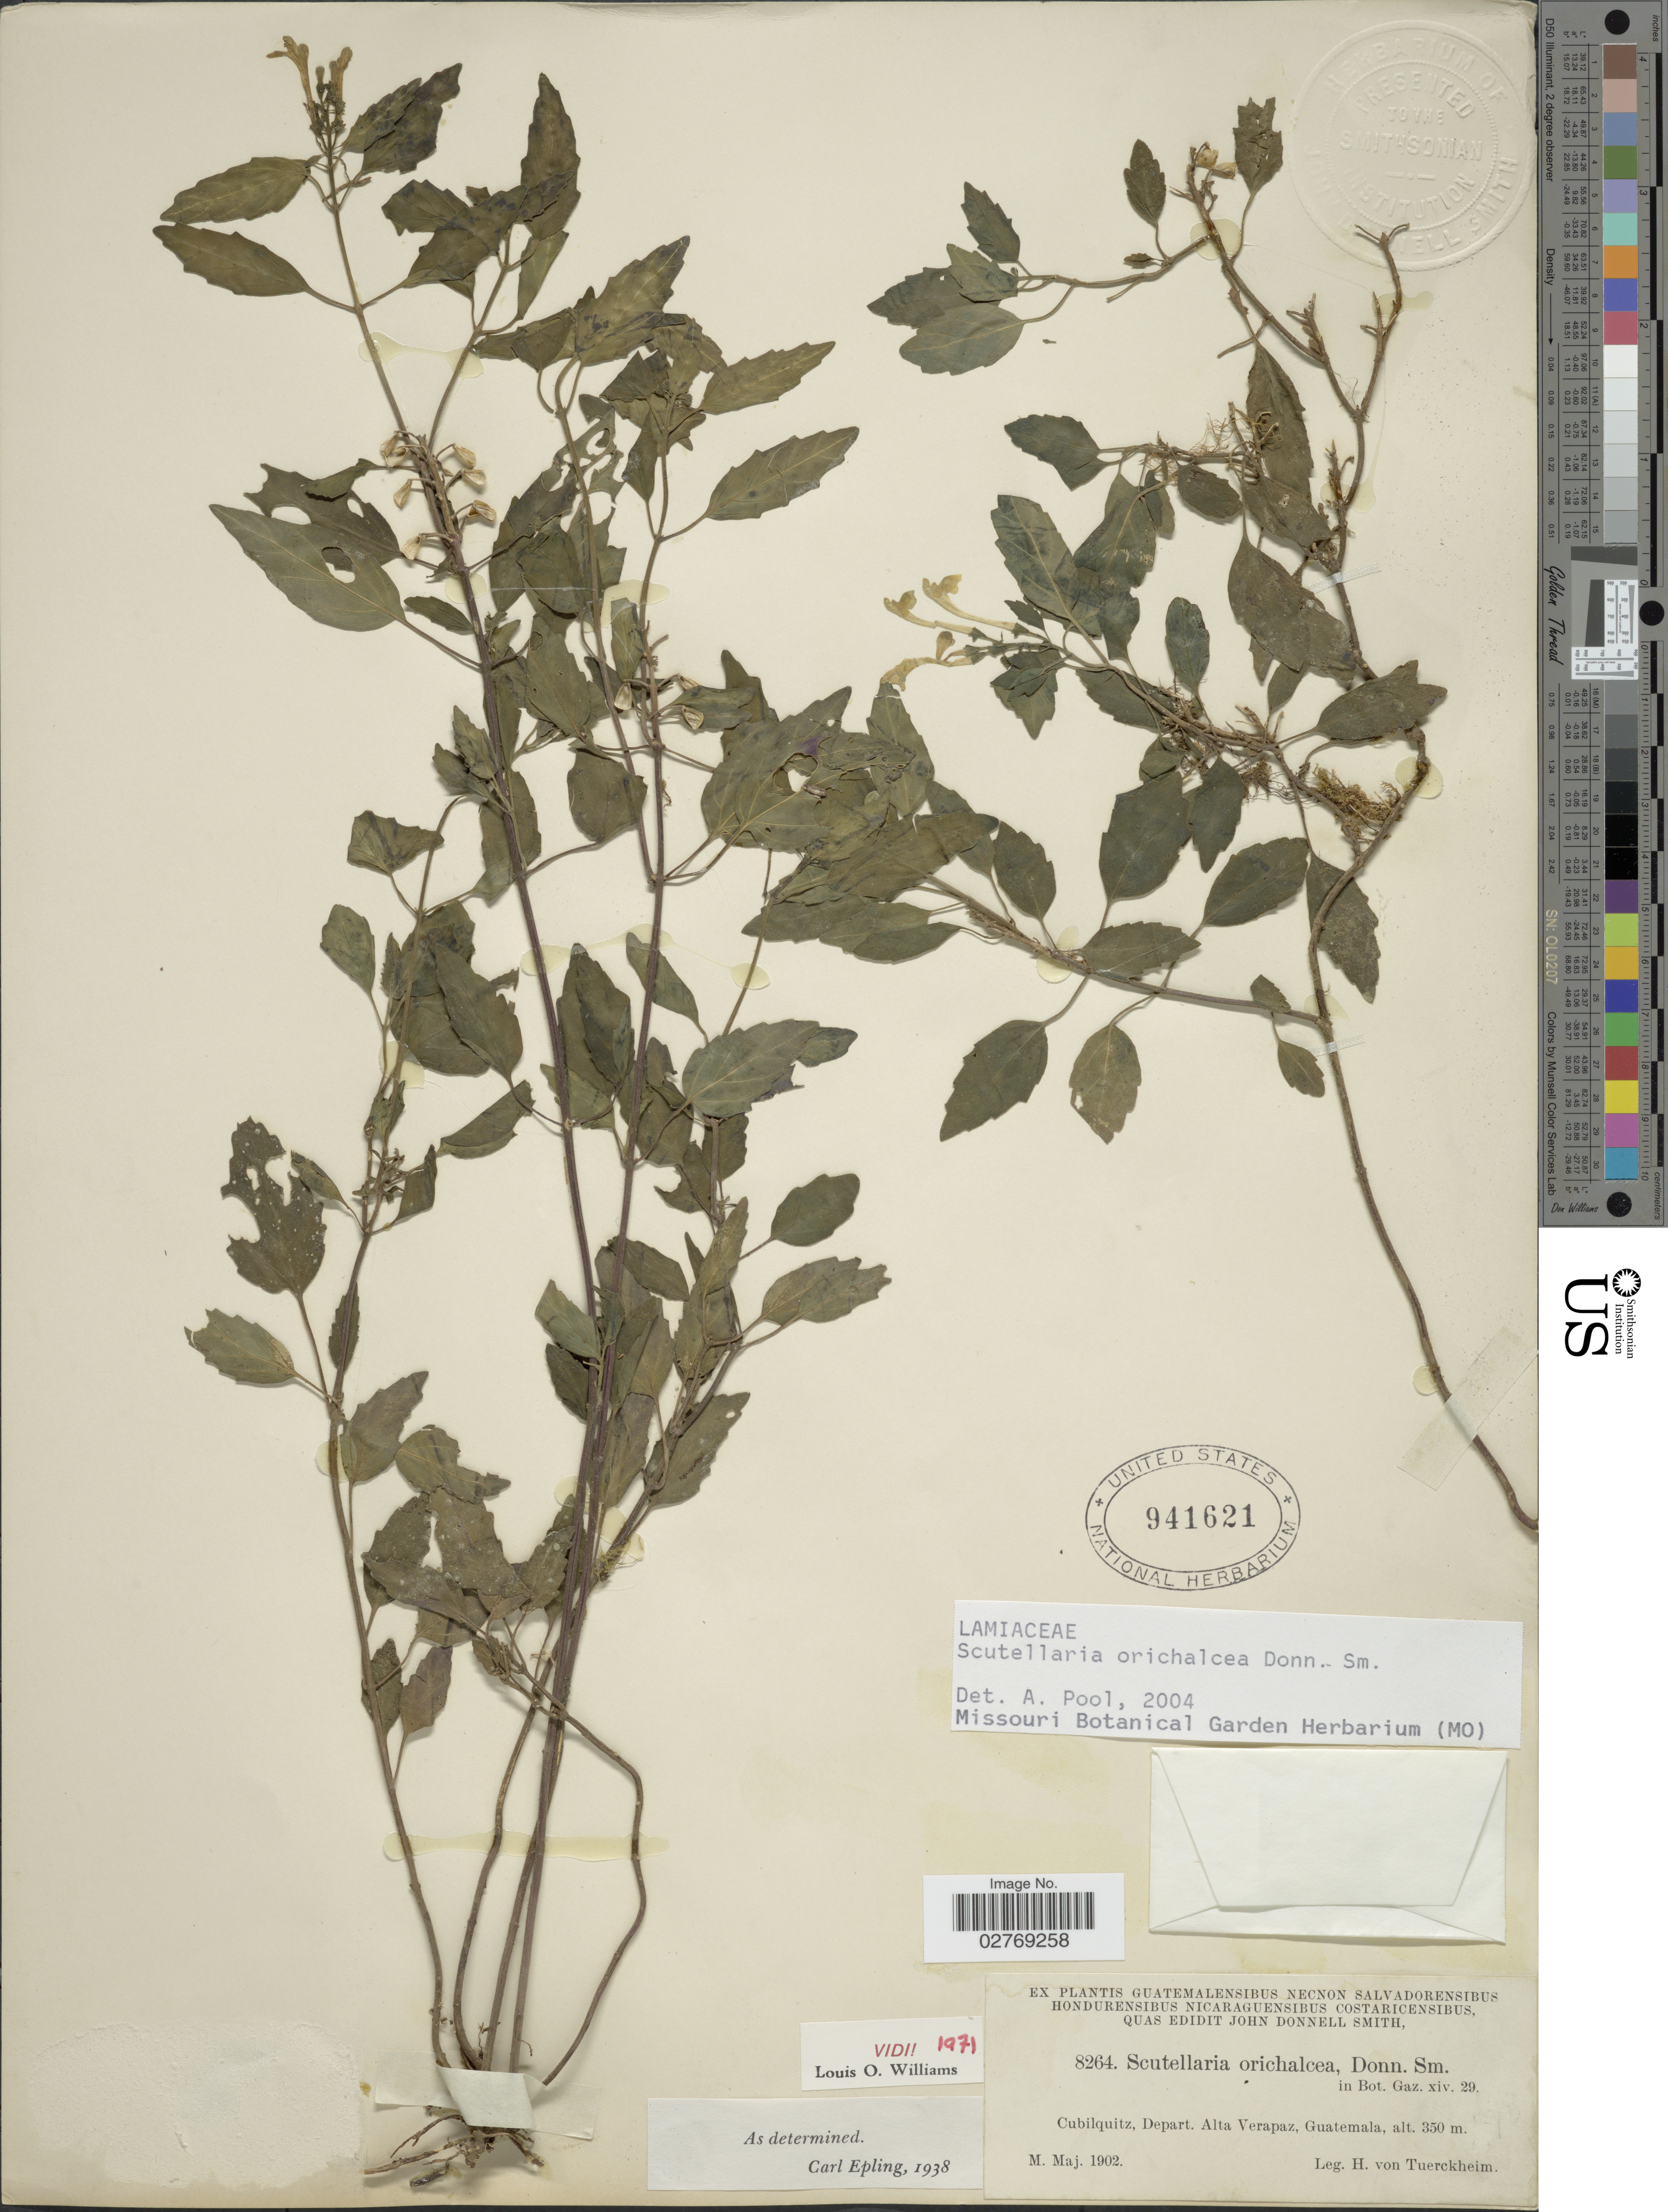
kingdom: Plantae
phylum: Tracheophyta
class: Magnoliopsida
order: Lamiales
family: Lamiaceae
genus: Scutellaria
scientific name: Scutellaria orichalcea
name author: Donn. Sm.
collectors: H. von Türckheim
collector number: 8264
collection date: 1902-05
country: Guatemala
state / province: Alta Verapaz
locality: Cubilquitz, Depart. Alta Verapaz.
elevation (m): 350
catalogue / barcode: US 941621